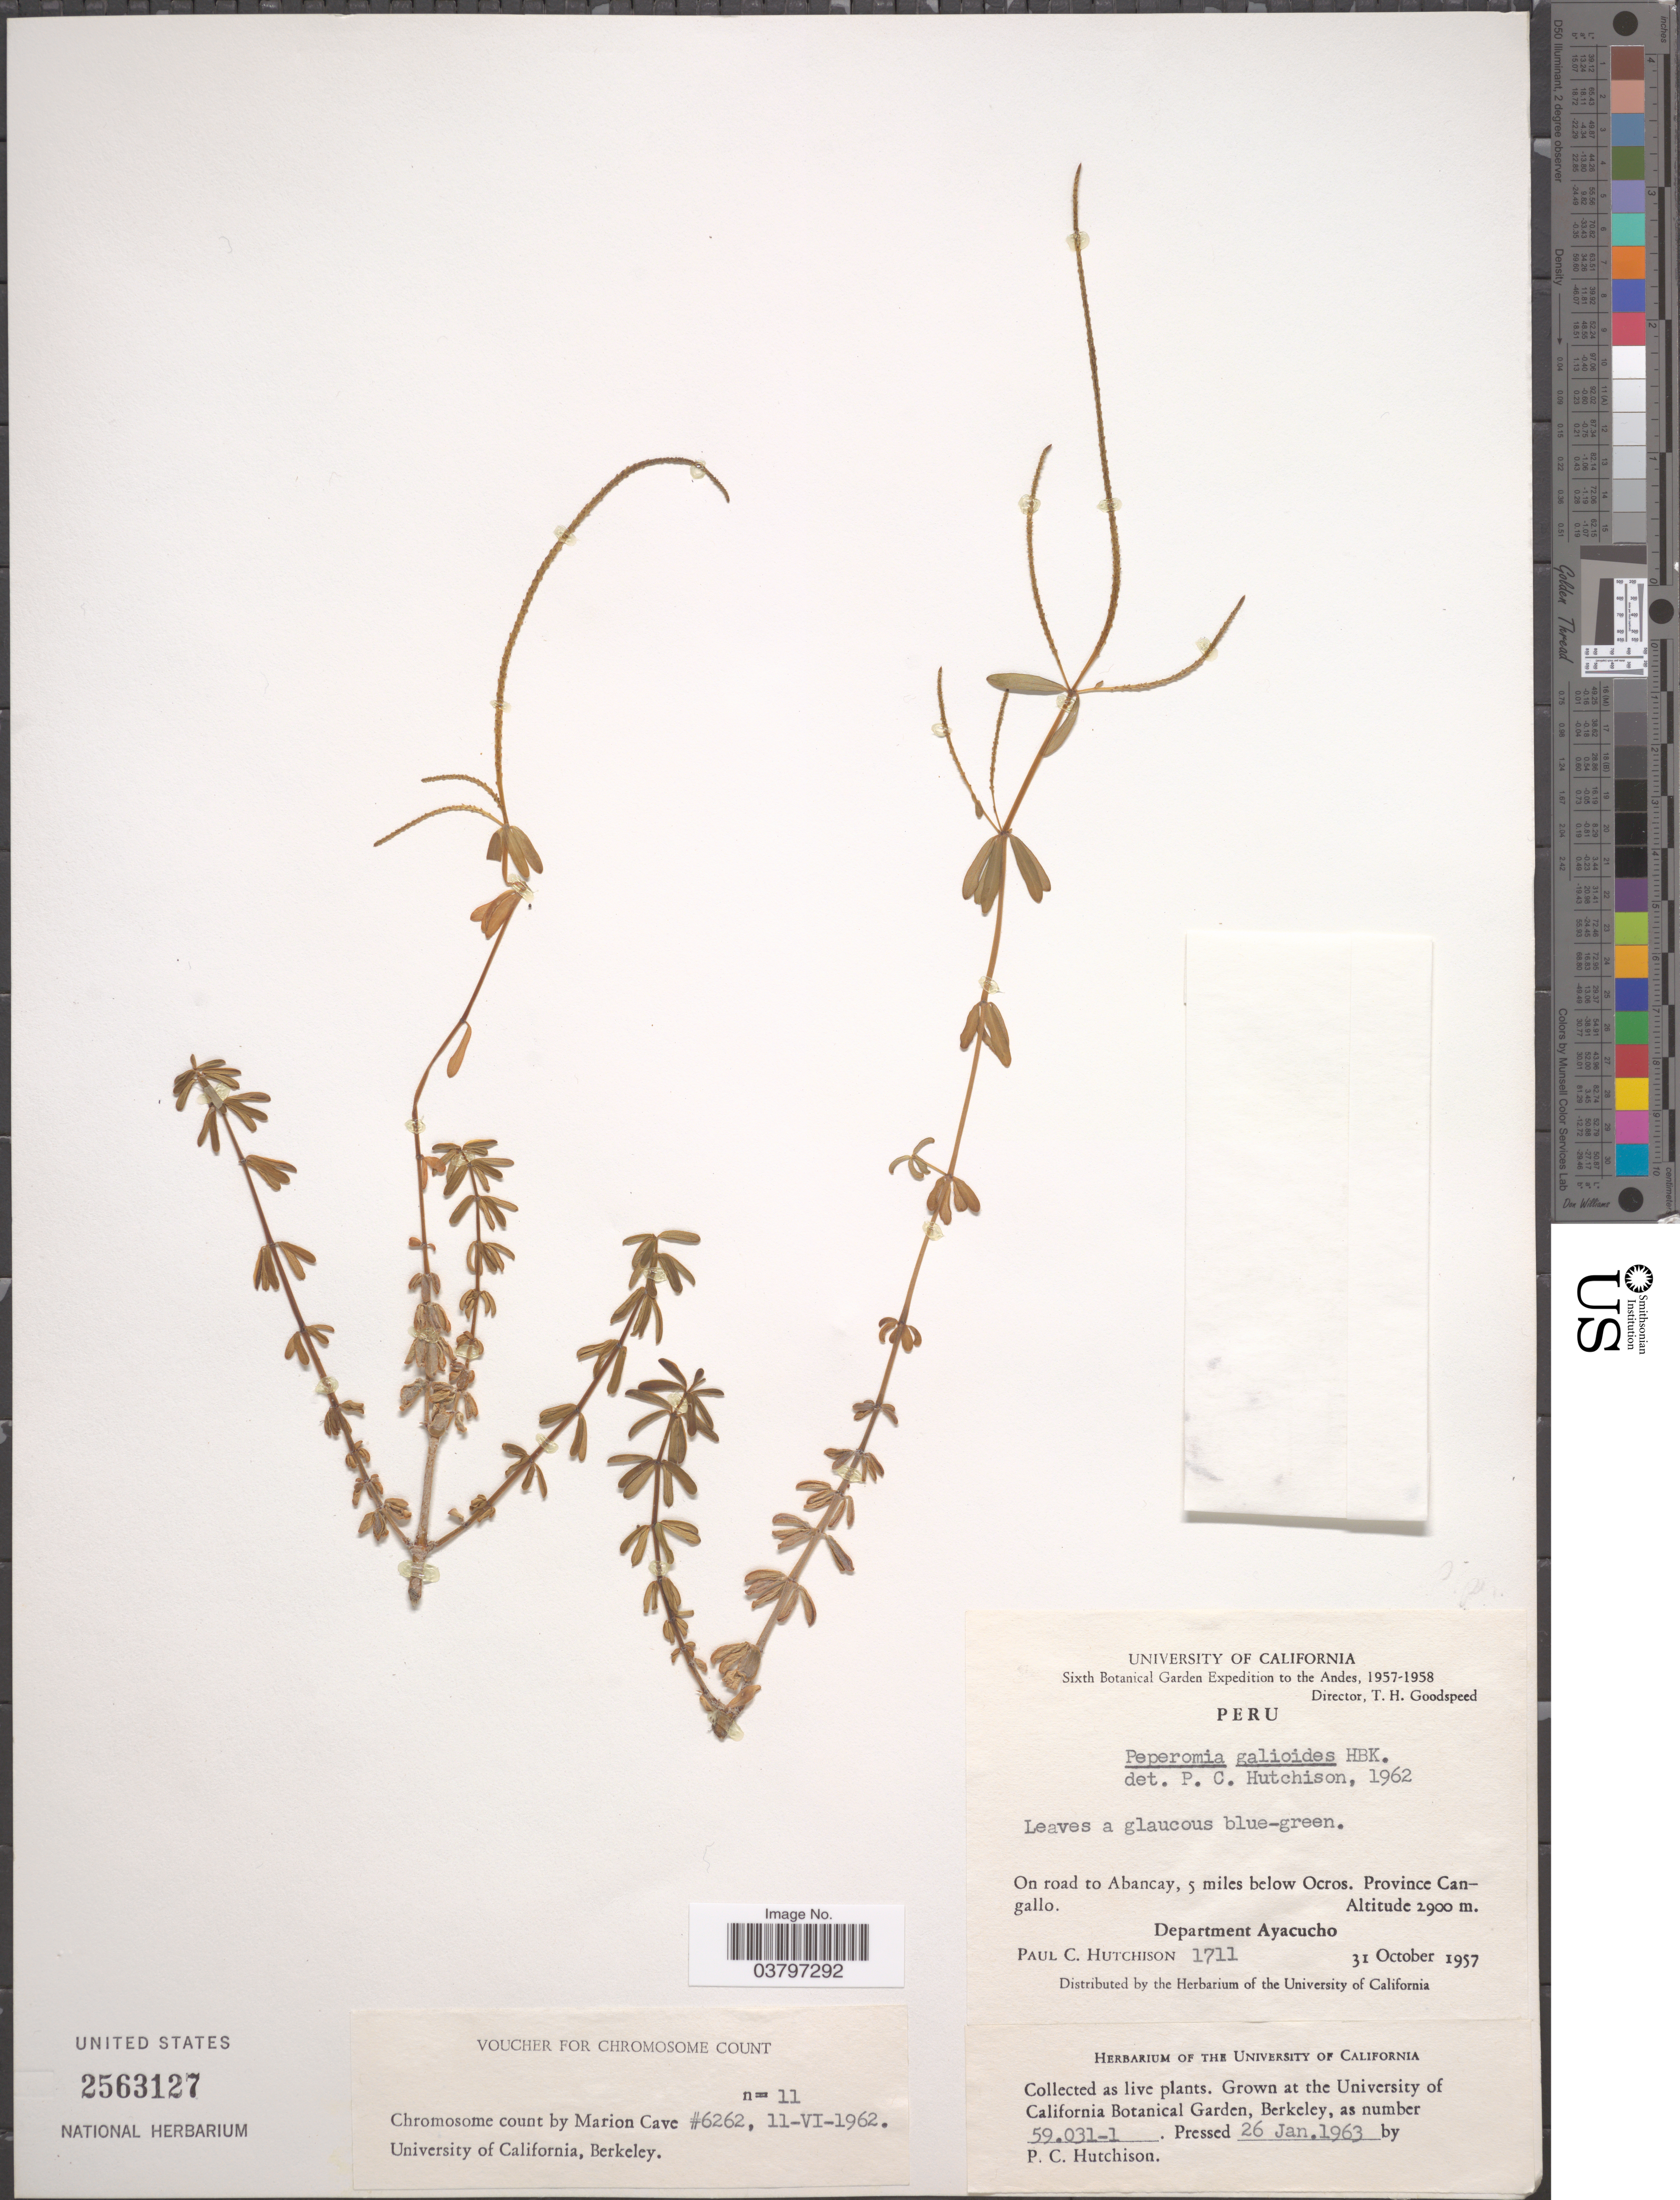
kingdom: Plantae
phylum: Tracheophyta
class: Magnoliopsida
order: Piperales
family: Piperaceae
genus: Peperomia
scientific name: Peperomia galioides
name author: Kunth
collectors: P. C. Hutchison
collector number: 1711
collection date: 1957-10-31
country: Peru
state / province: Ayacucho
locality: The Andes. On road to Abancay, 5 miles below Ocros. Province Cangallo. Department Ayacucho.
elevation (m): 2900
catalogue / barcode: US 2563127